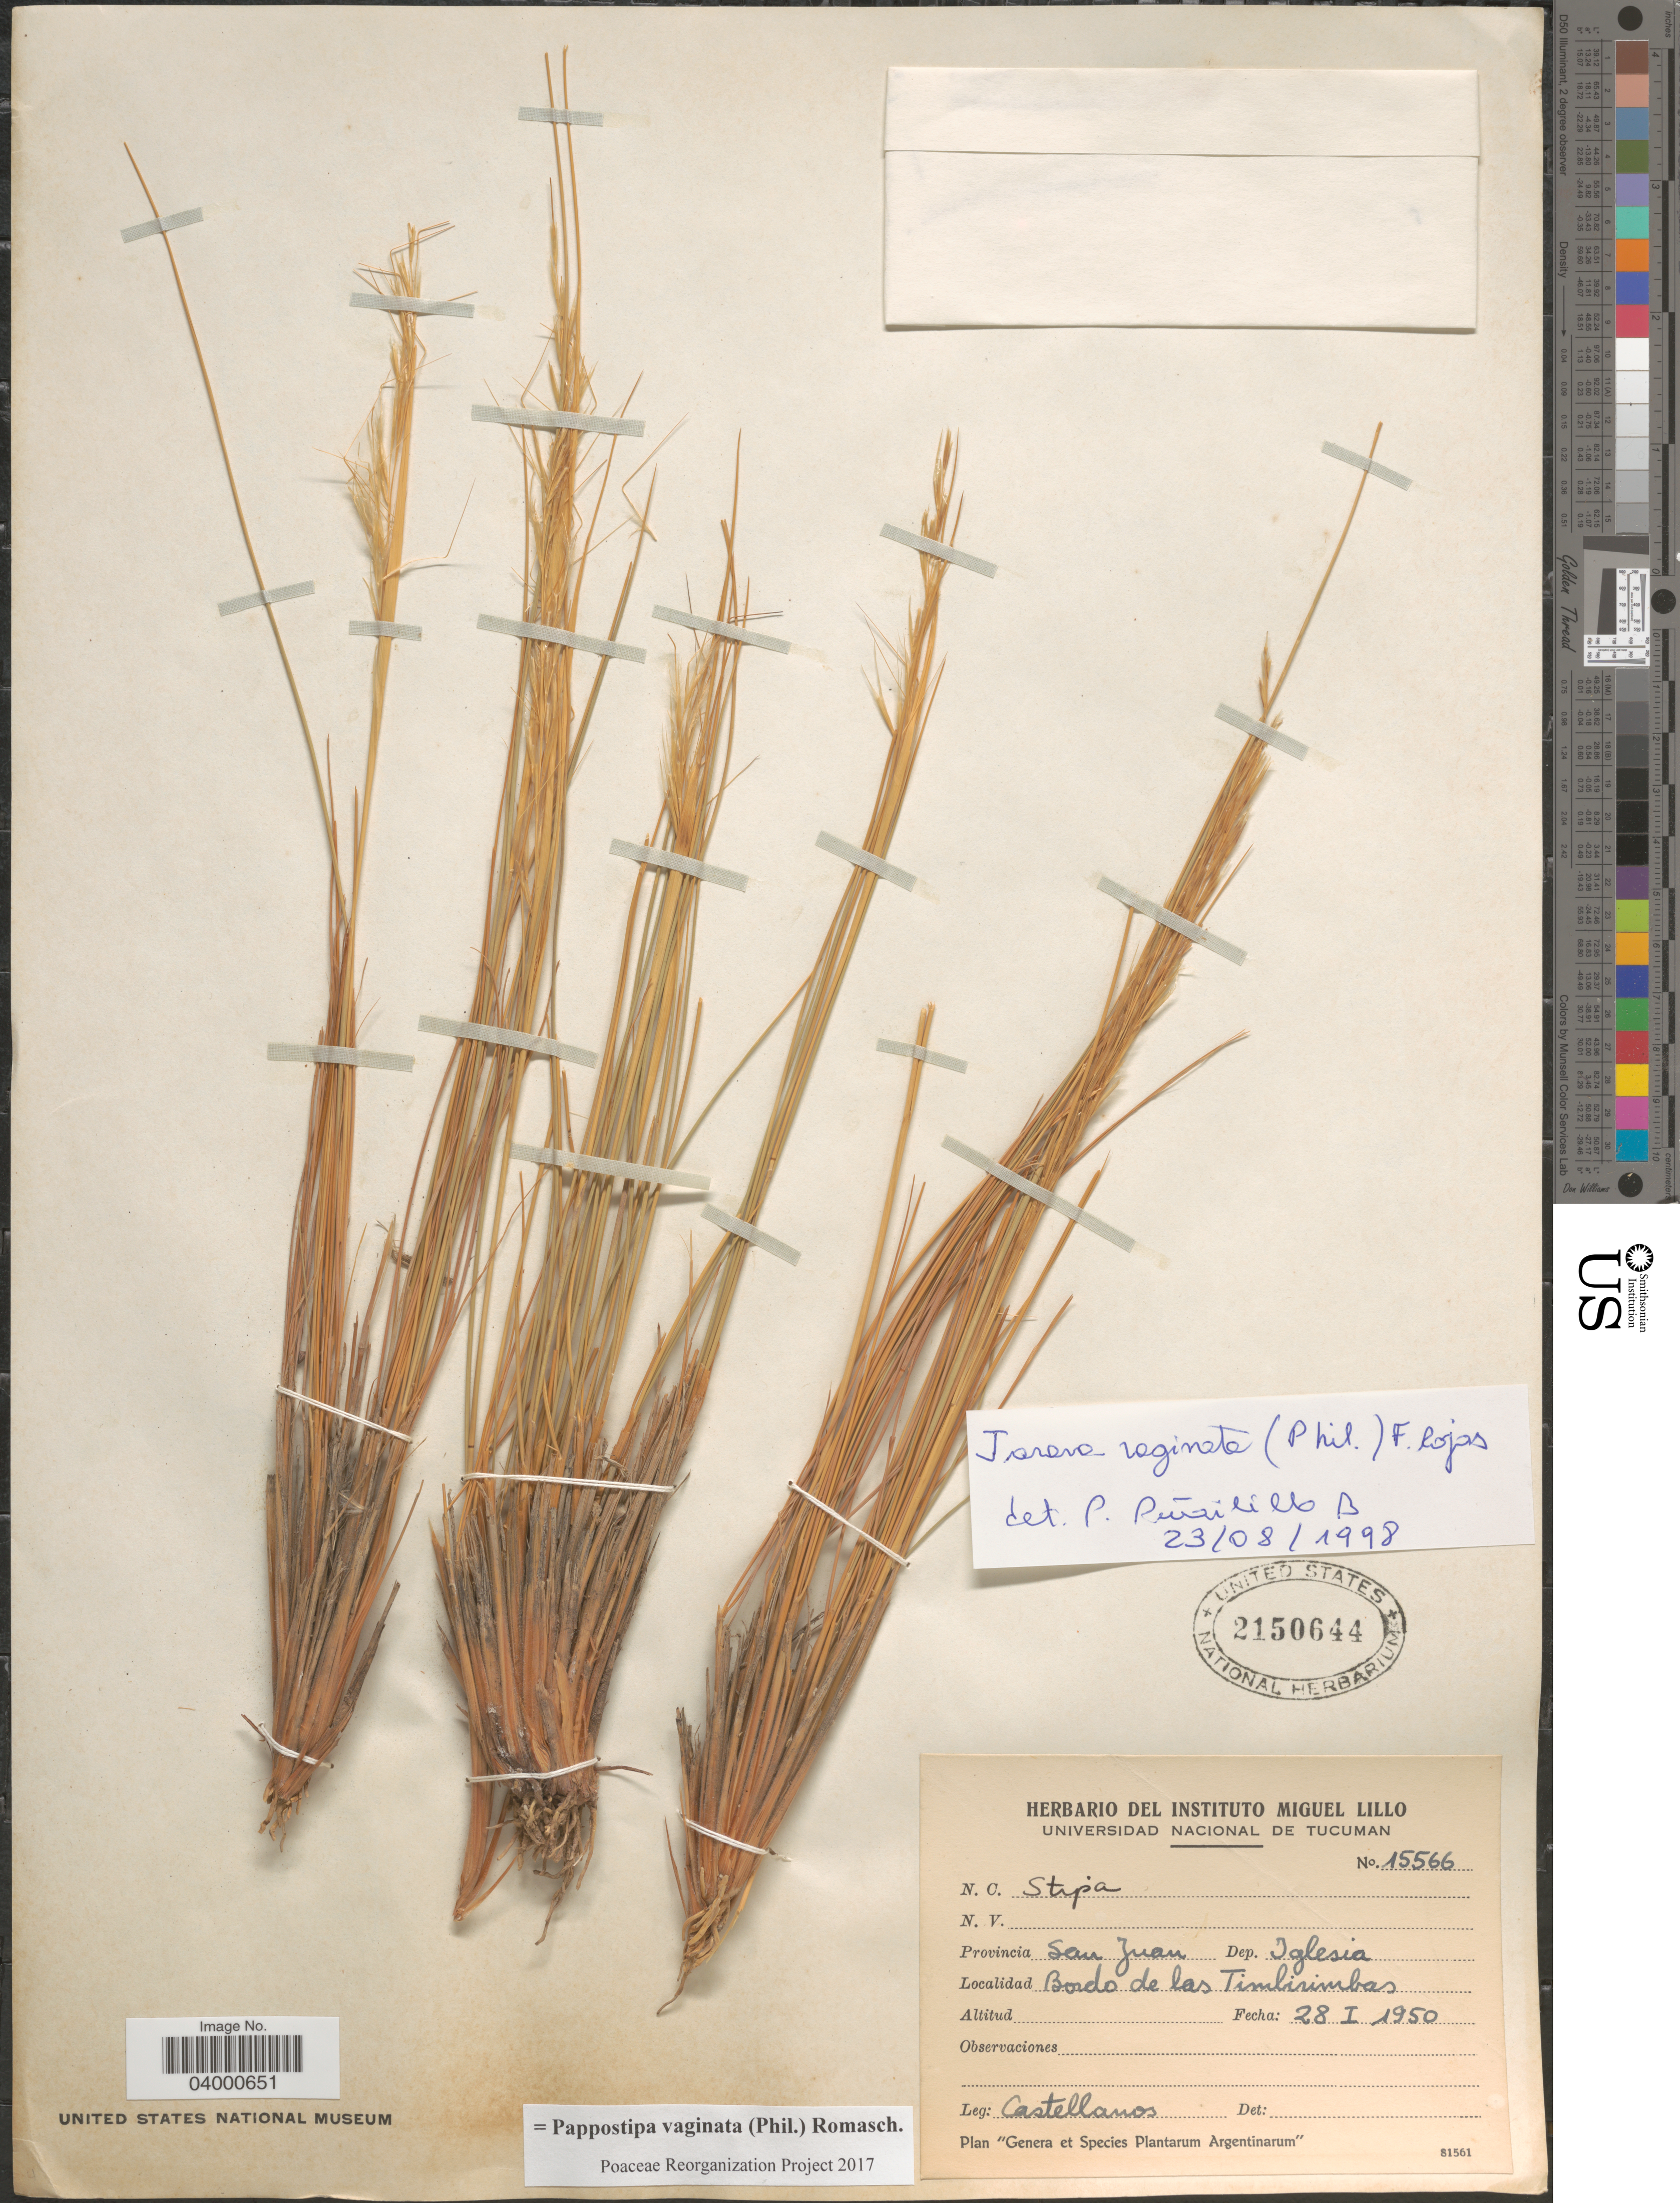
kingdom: Plantae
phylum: Tracheophyta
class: Liliopsida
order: Poales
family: Poaceae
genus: Pappostipa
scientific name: Pappostipa vaginata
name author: (Phil.) Romasch.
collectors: -- Castellanos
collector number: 15566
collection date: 1950-01-28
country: Argentina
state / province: San Juan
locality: Dep. Iglesia. Bordo de las Timbirimbas.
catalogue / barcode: US 2150644